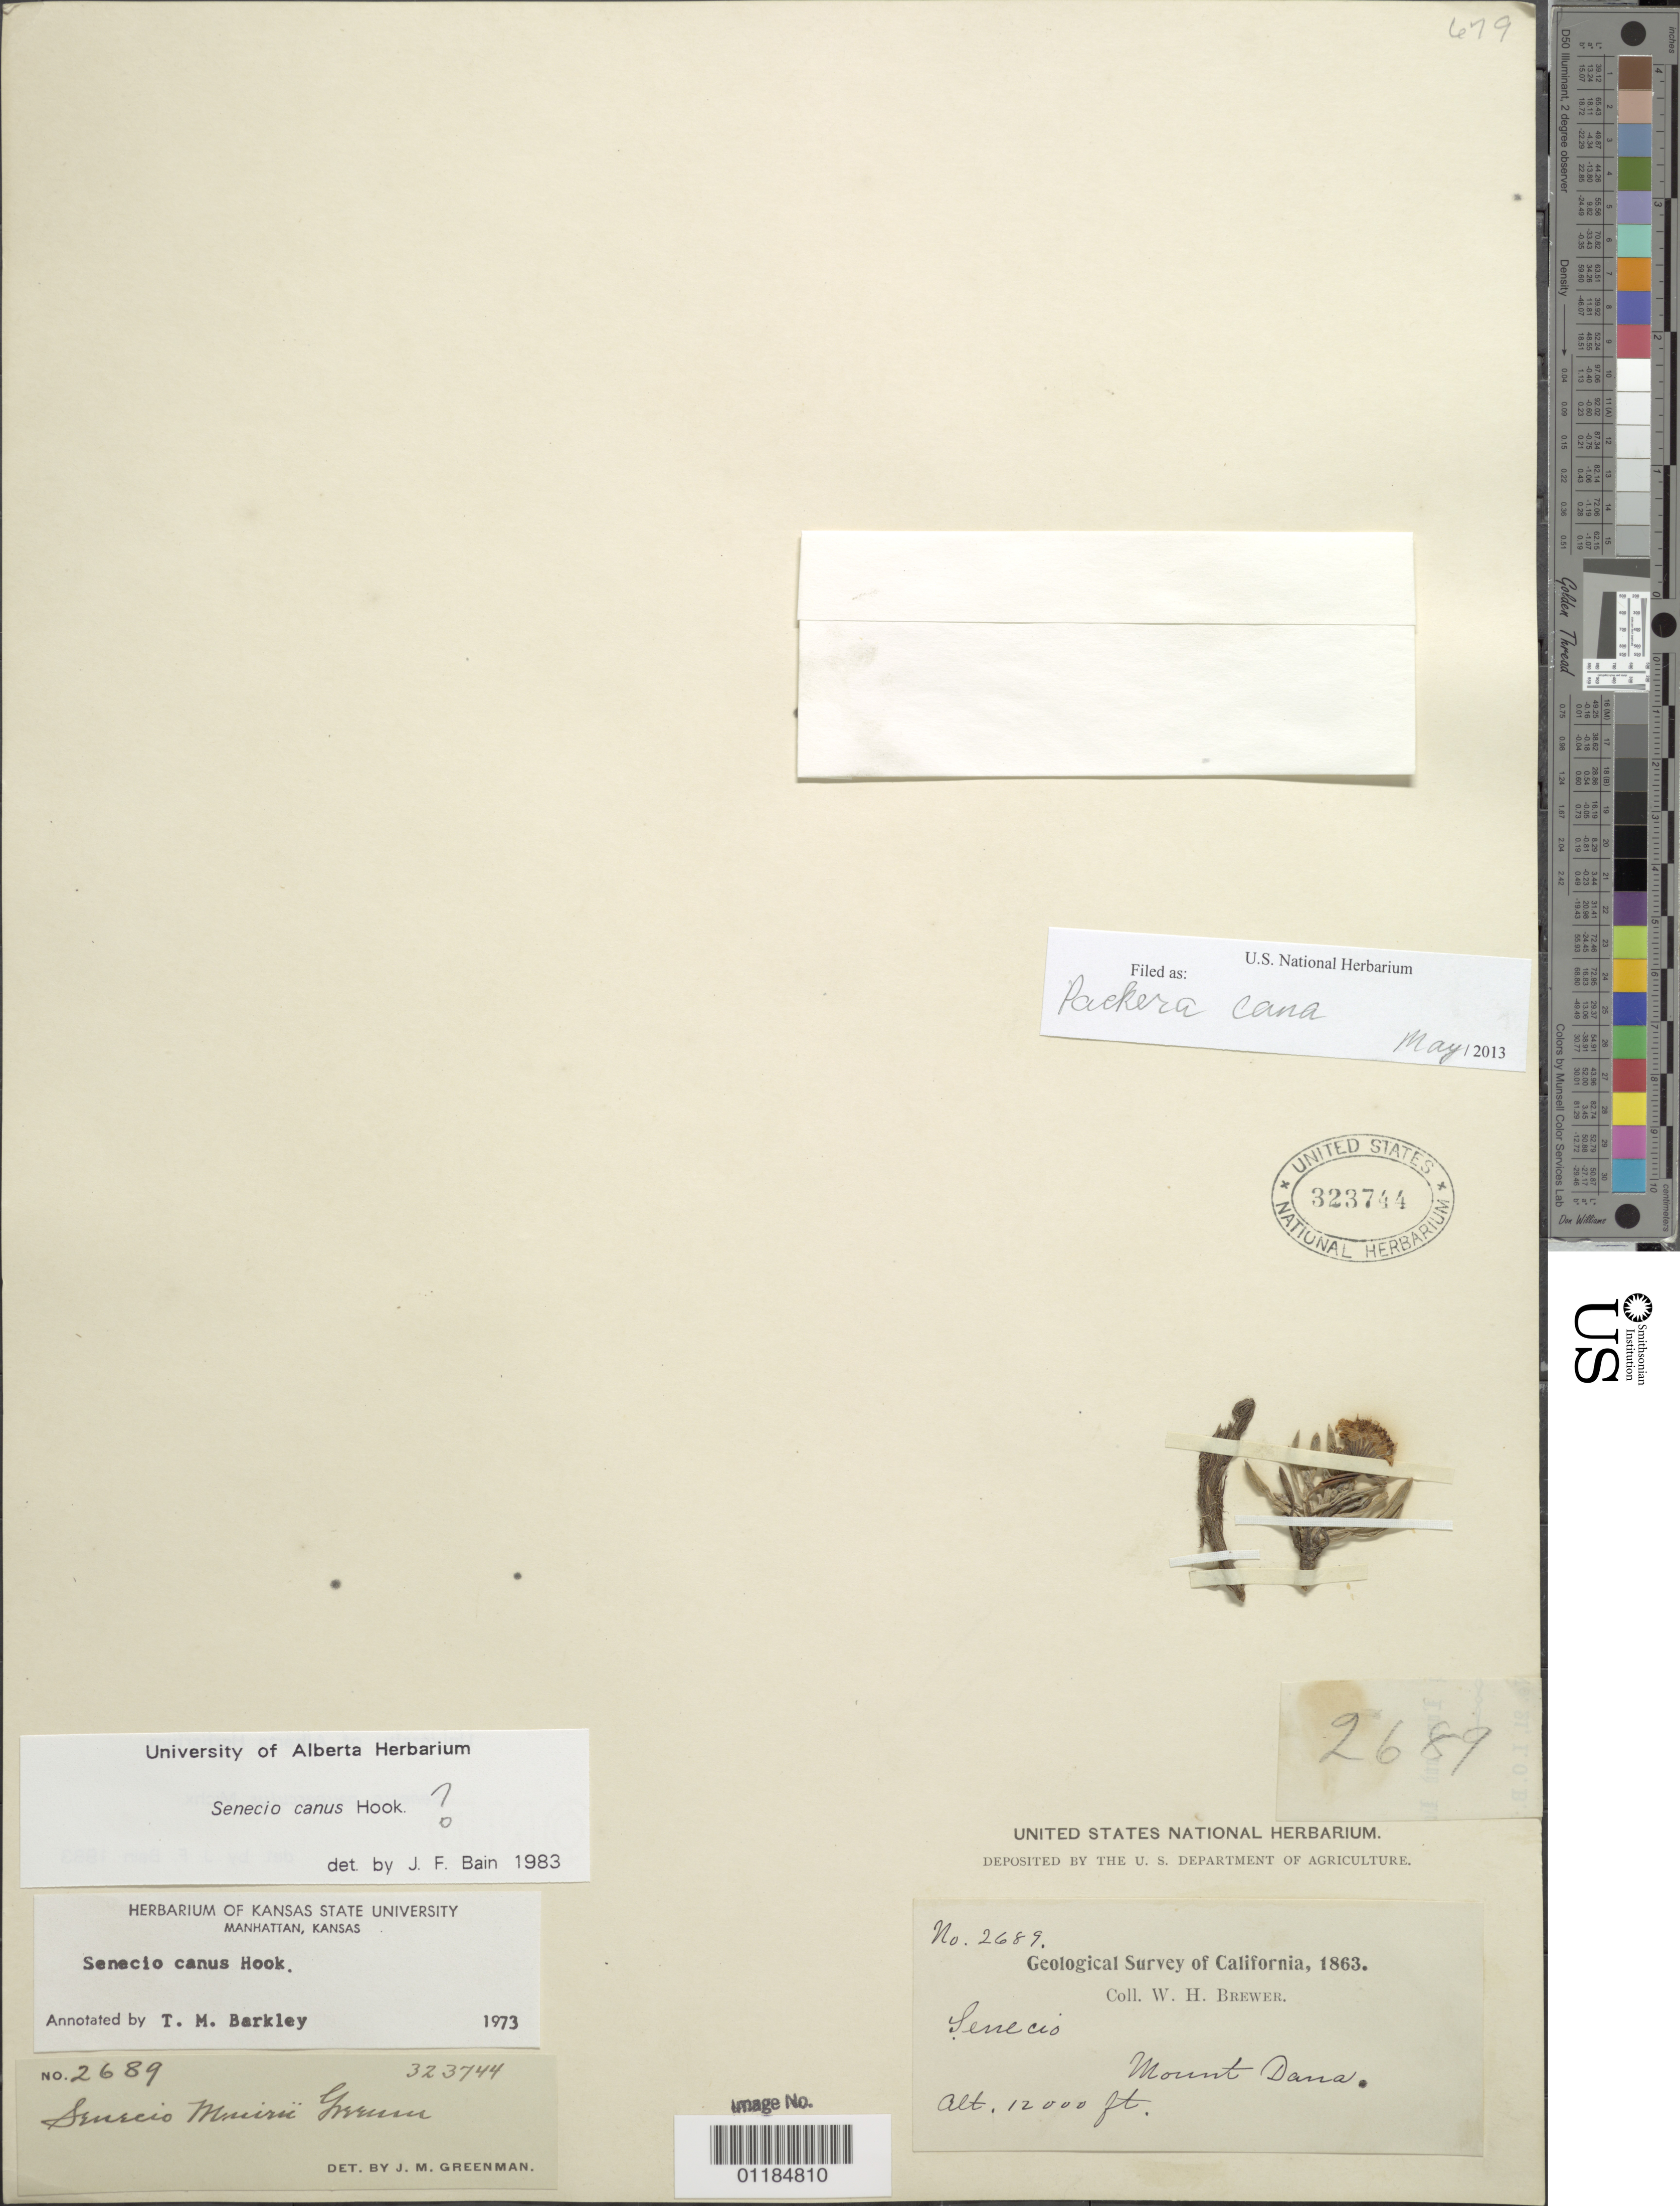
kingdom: Plantae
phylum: Tracheophyta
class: Magnoliopsida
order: Asterales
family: Asteraceae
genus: Packera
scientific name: Packera cana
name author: (Hook.) W.A. Weber & Á. Löve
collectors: W. H. Brewer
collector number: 2689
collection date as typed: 1863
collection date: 1863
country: United States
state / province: California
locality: Mount Dana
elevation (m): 3658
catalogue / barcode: US 323744